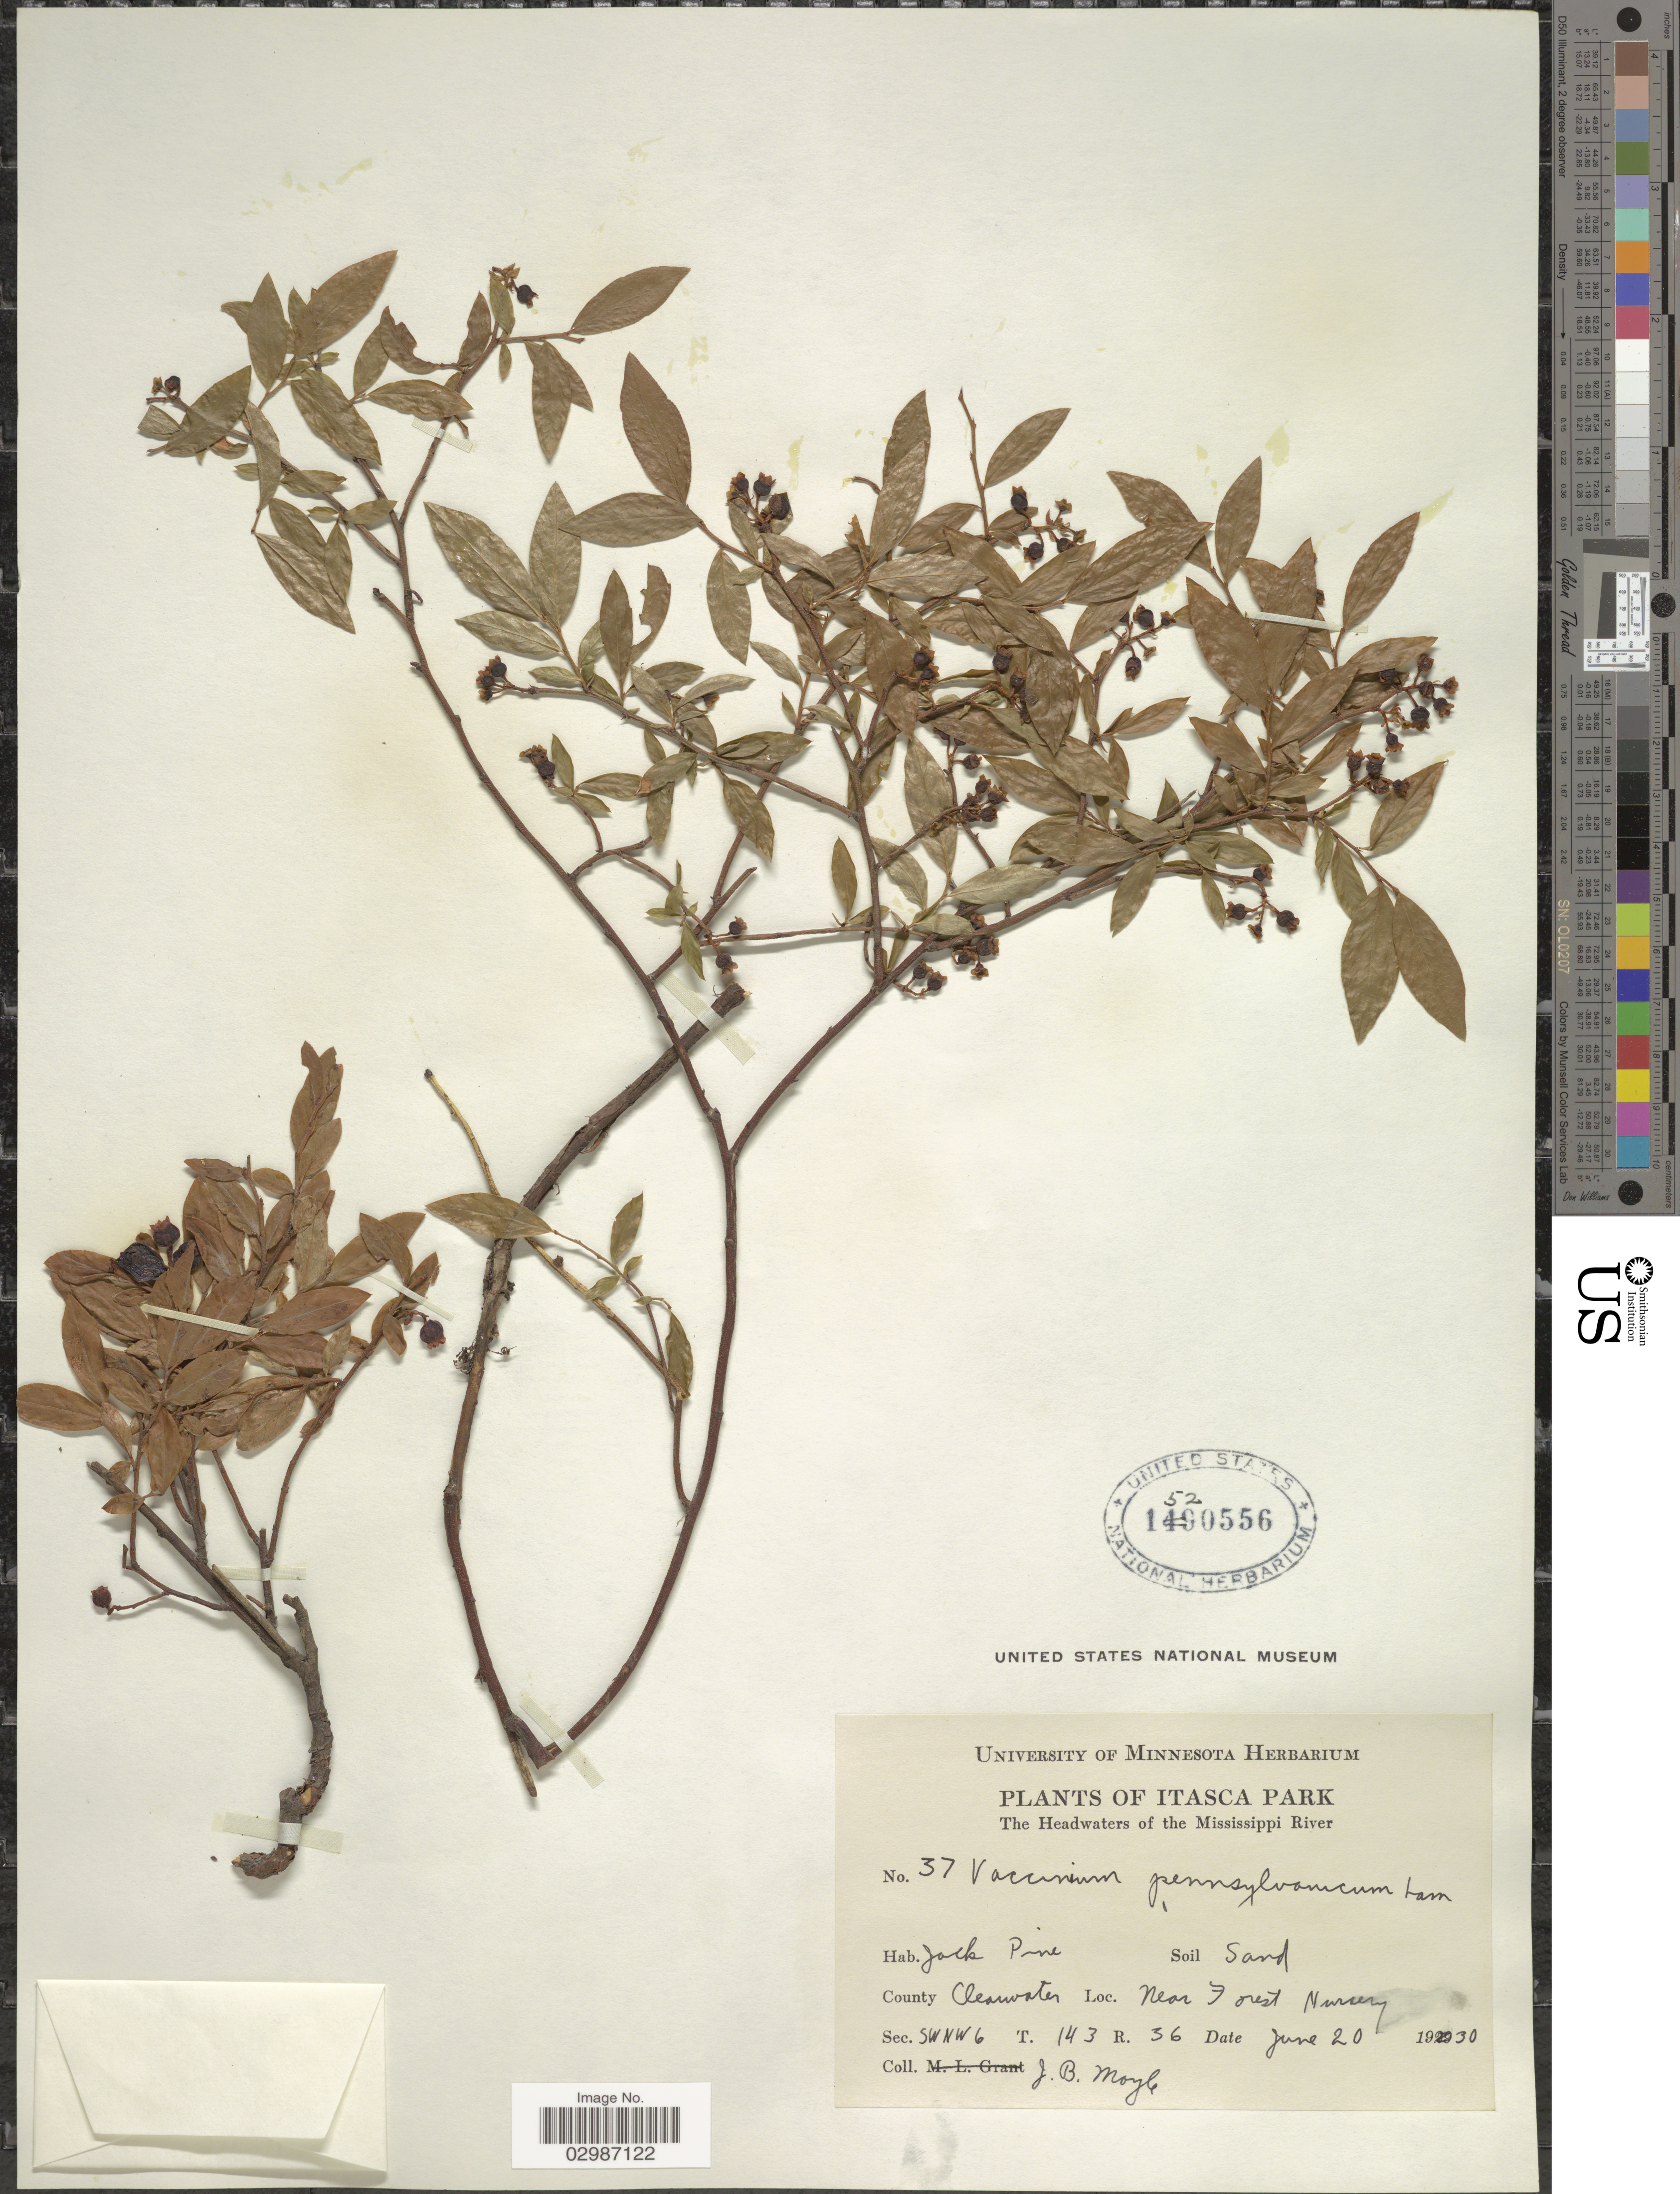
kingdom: Plantae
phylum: Tracheophyta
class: Magnoliopsida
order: Ericales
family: Ericaceae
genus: Vaccinium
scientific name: Vaccinium angustifolium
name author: Aiton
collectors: J. Moyle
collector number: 37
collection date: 1930-06-20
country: United States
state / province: Minnesota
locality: Itasca Park. The Headwaters of the Mississippi River. County Clearwater. Near Forest Nursery. Sec. SWNW 6 T. 143 R. 36.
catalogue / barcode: US 1520556